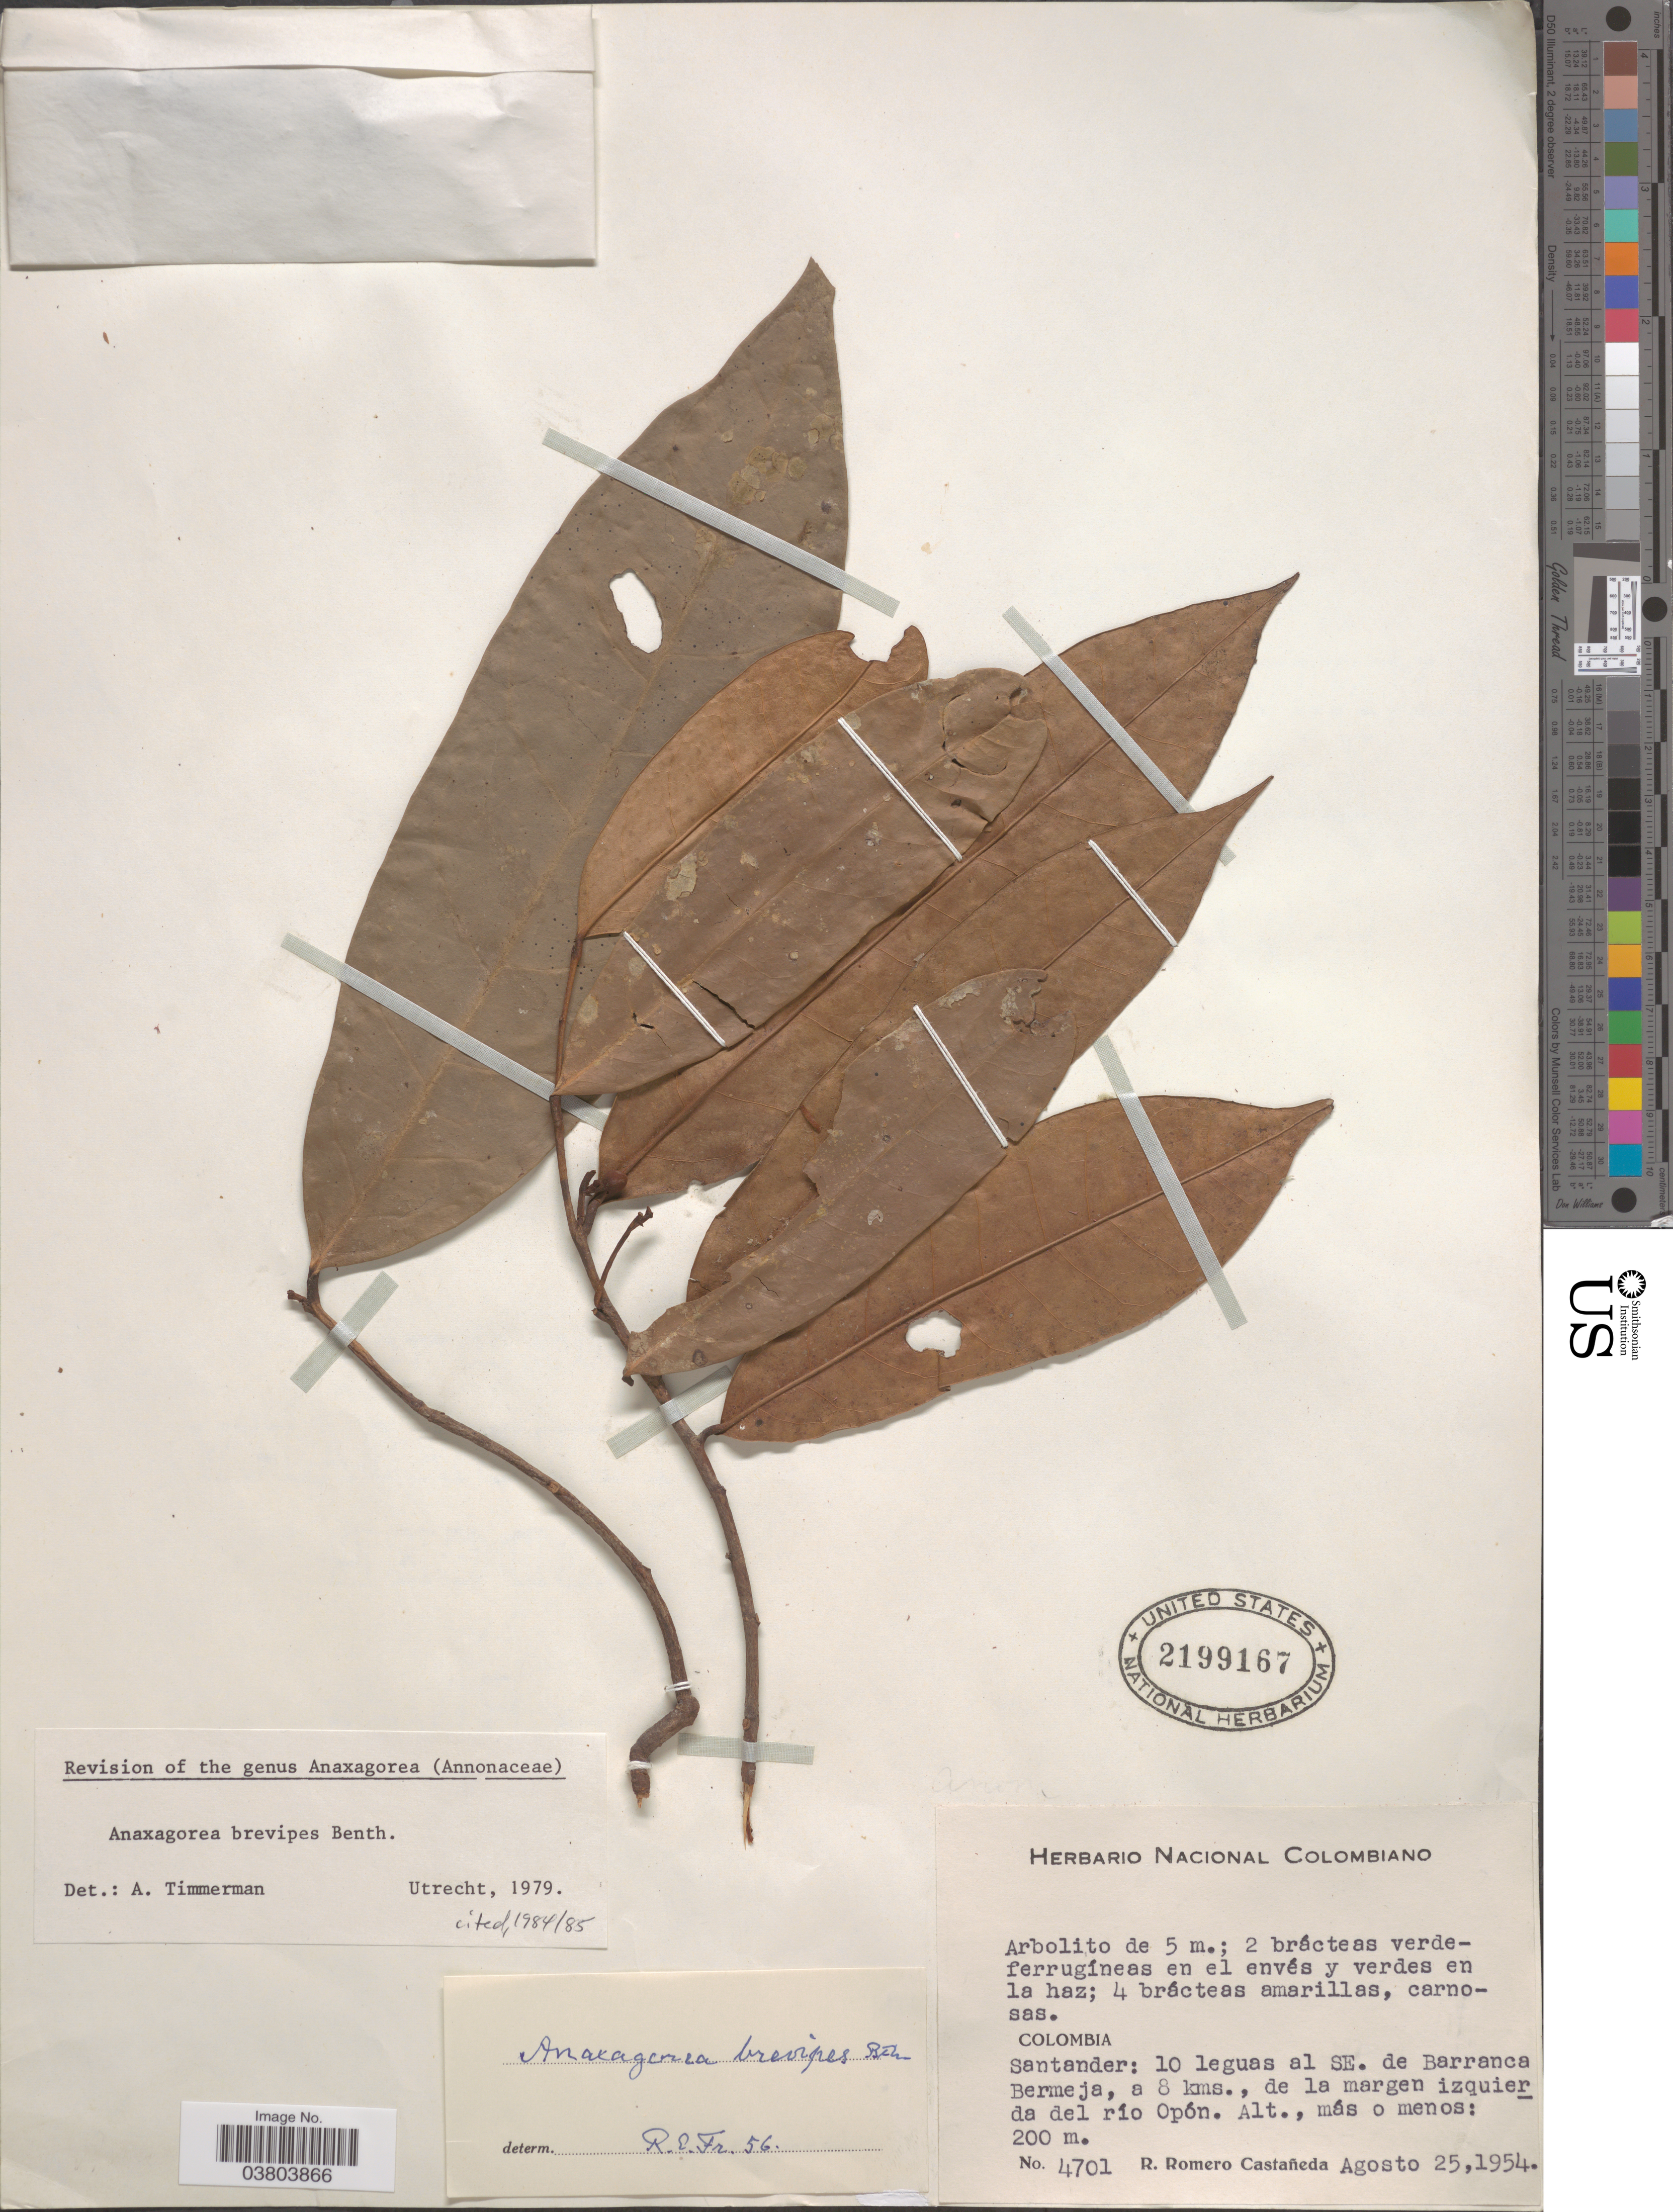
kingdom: Plantae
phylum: Tracheophyta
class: Magnoliopsida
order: Magnoliales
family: Annonaceae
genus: Anaxagorea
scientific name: Anaxagorea brevipes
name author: Benth.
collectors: R. Romero Castañeda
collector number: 4701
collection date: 1954-08-25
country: Colombia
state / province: Santander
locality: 10 leguas al SE. de Barranca Bermeja, a 8 kms., de la margen izquierda del río Opón.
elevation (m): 200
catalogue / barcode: US 2199167